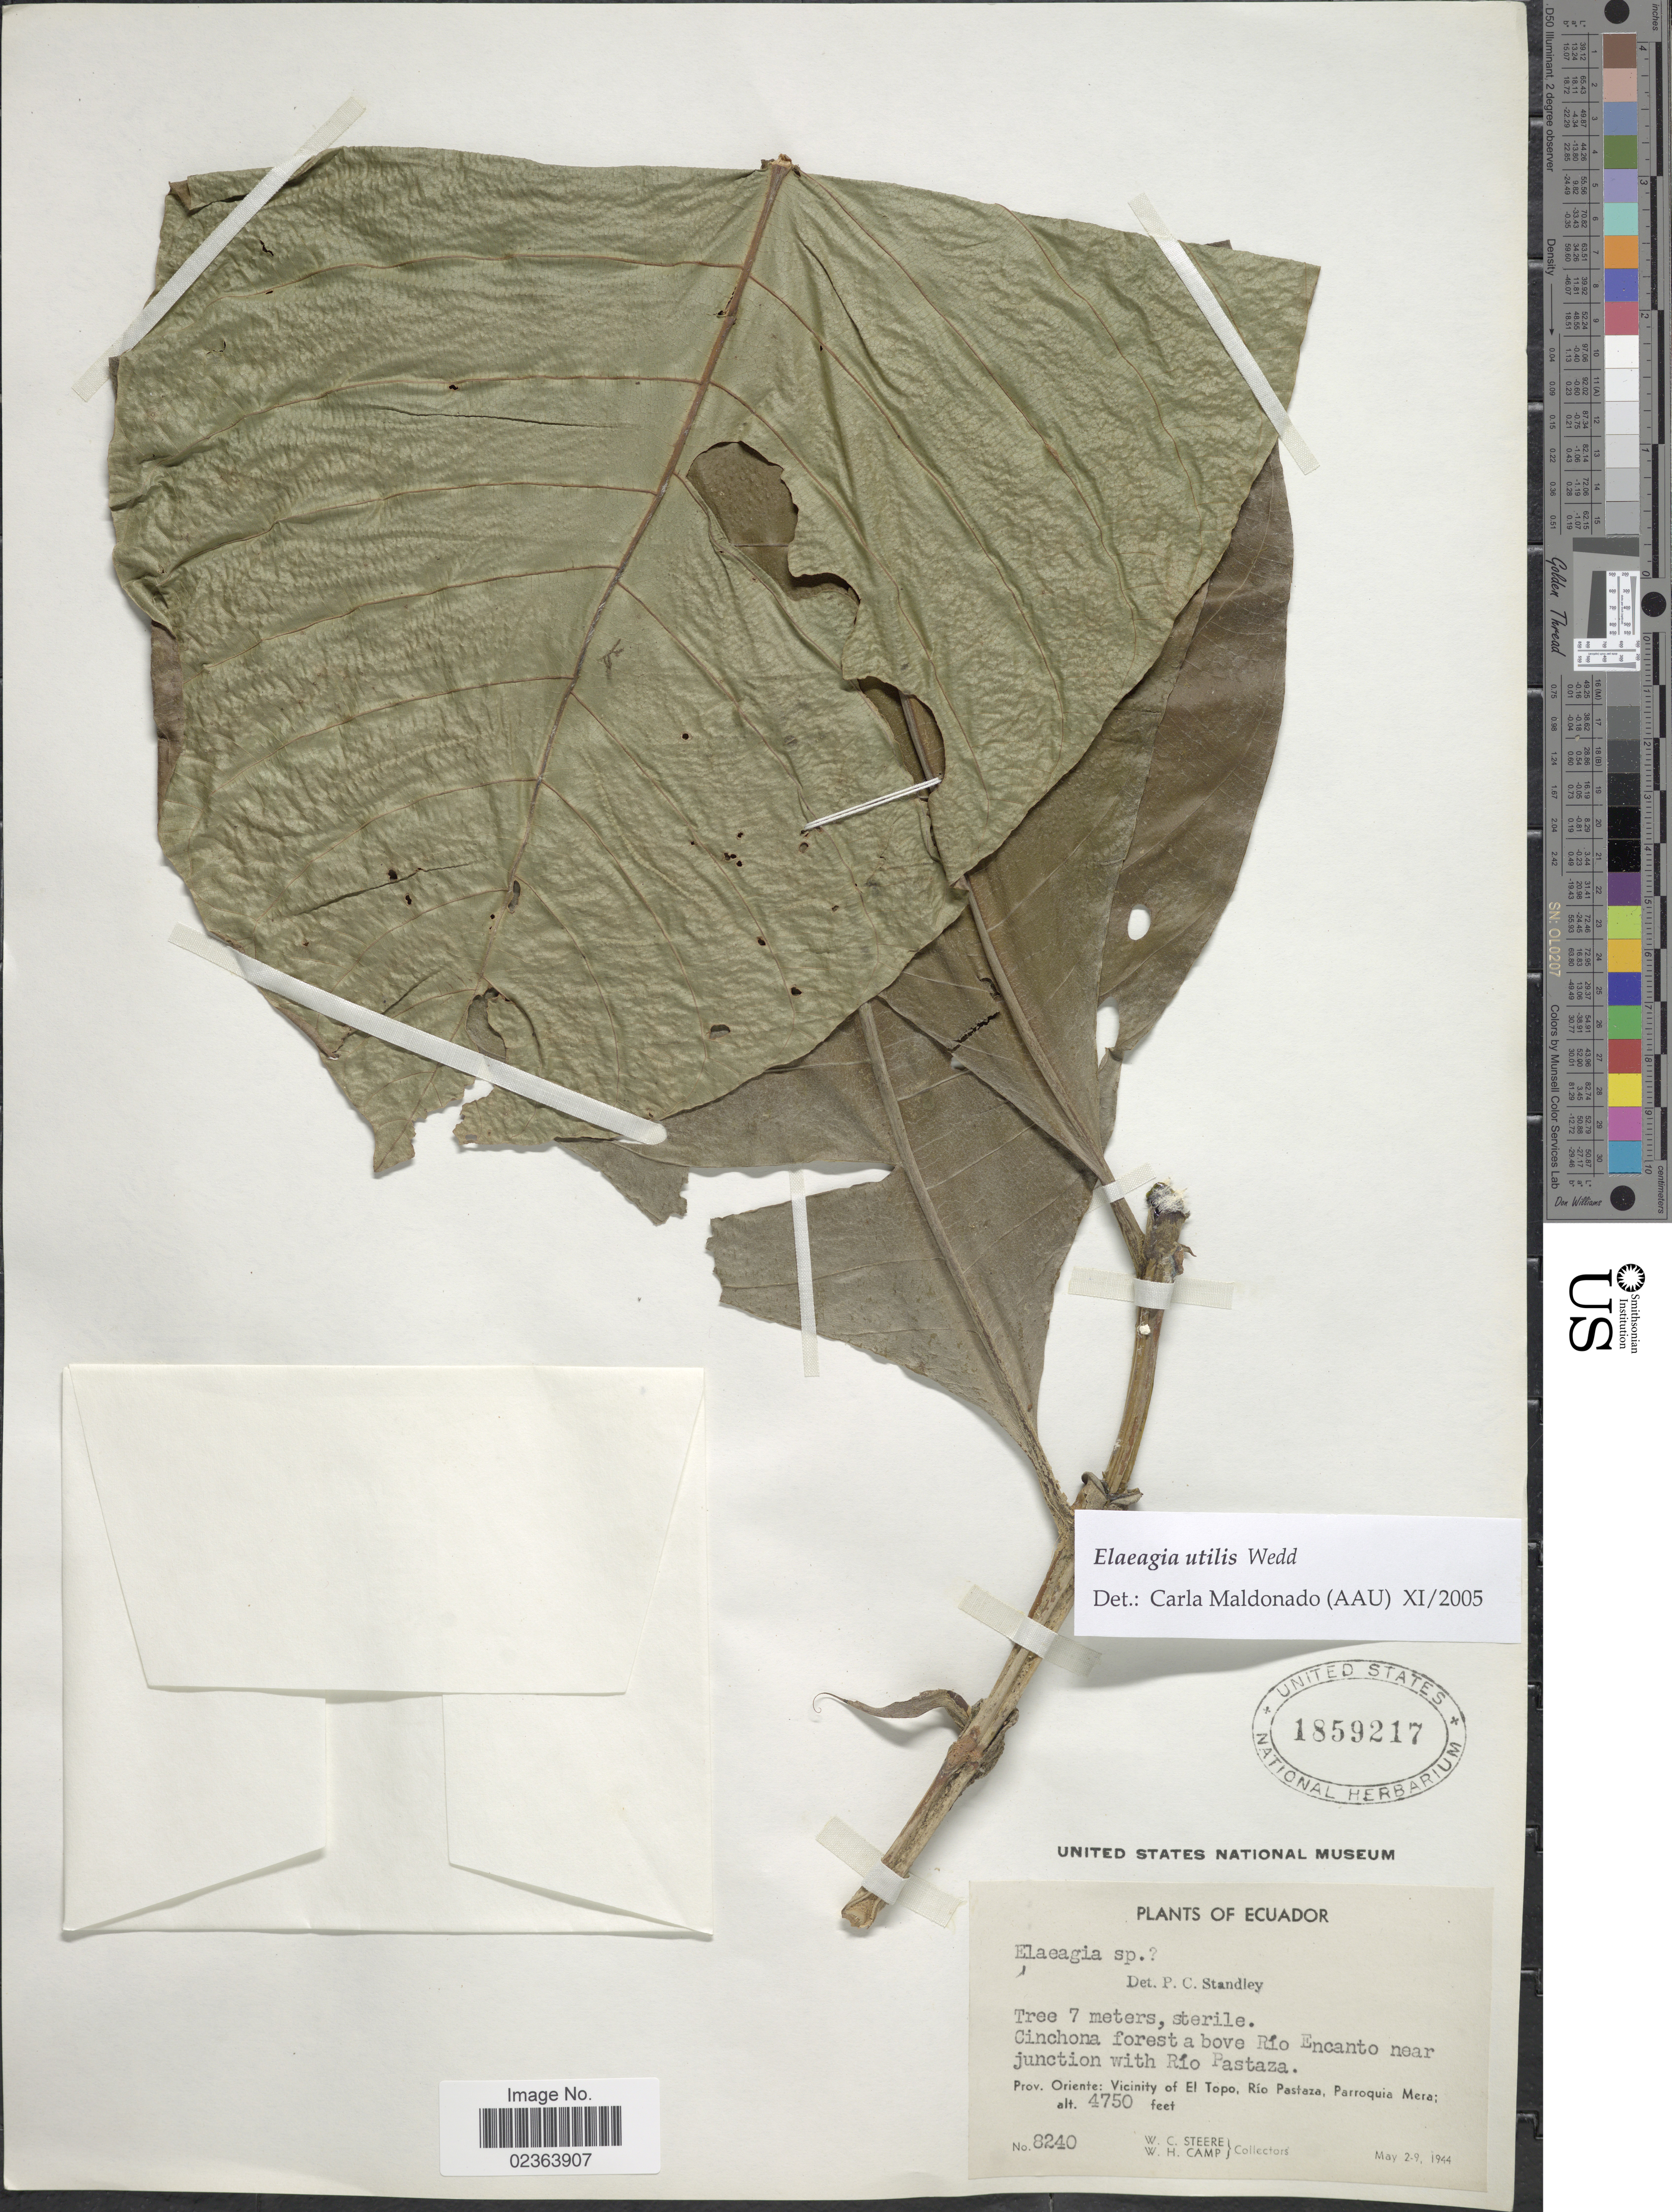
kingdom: Plantae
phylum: Tracheophyta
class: Magnoliopsida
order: Gentianales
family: Rubiaceae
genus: Elaeagia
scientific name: Elaeagia utilis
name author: (Goudot) Wedd.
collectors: W. C. Steere & W. H. Camp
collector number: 8240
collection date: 1944-05-02/1944-05-09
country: Cuba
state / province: Oriente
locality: Prov. Oriente: Vicinity of El Topo, Rio Pastaza, Parroquia Mera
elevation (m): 1448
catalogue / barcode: US 1859217